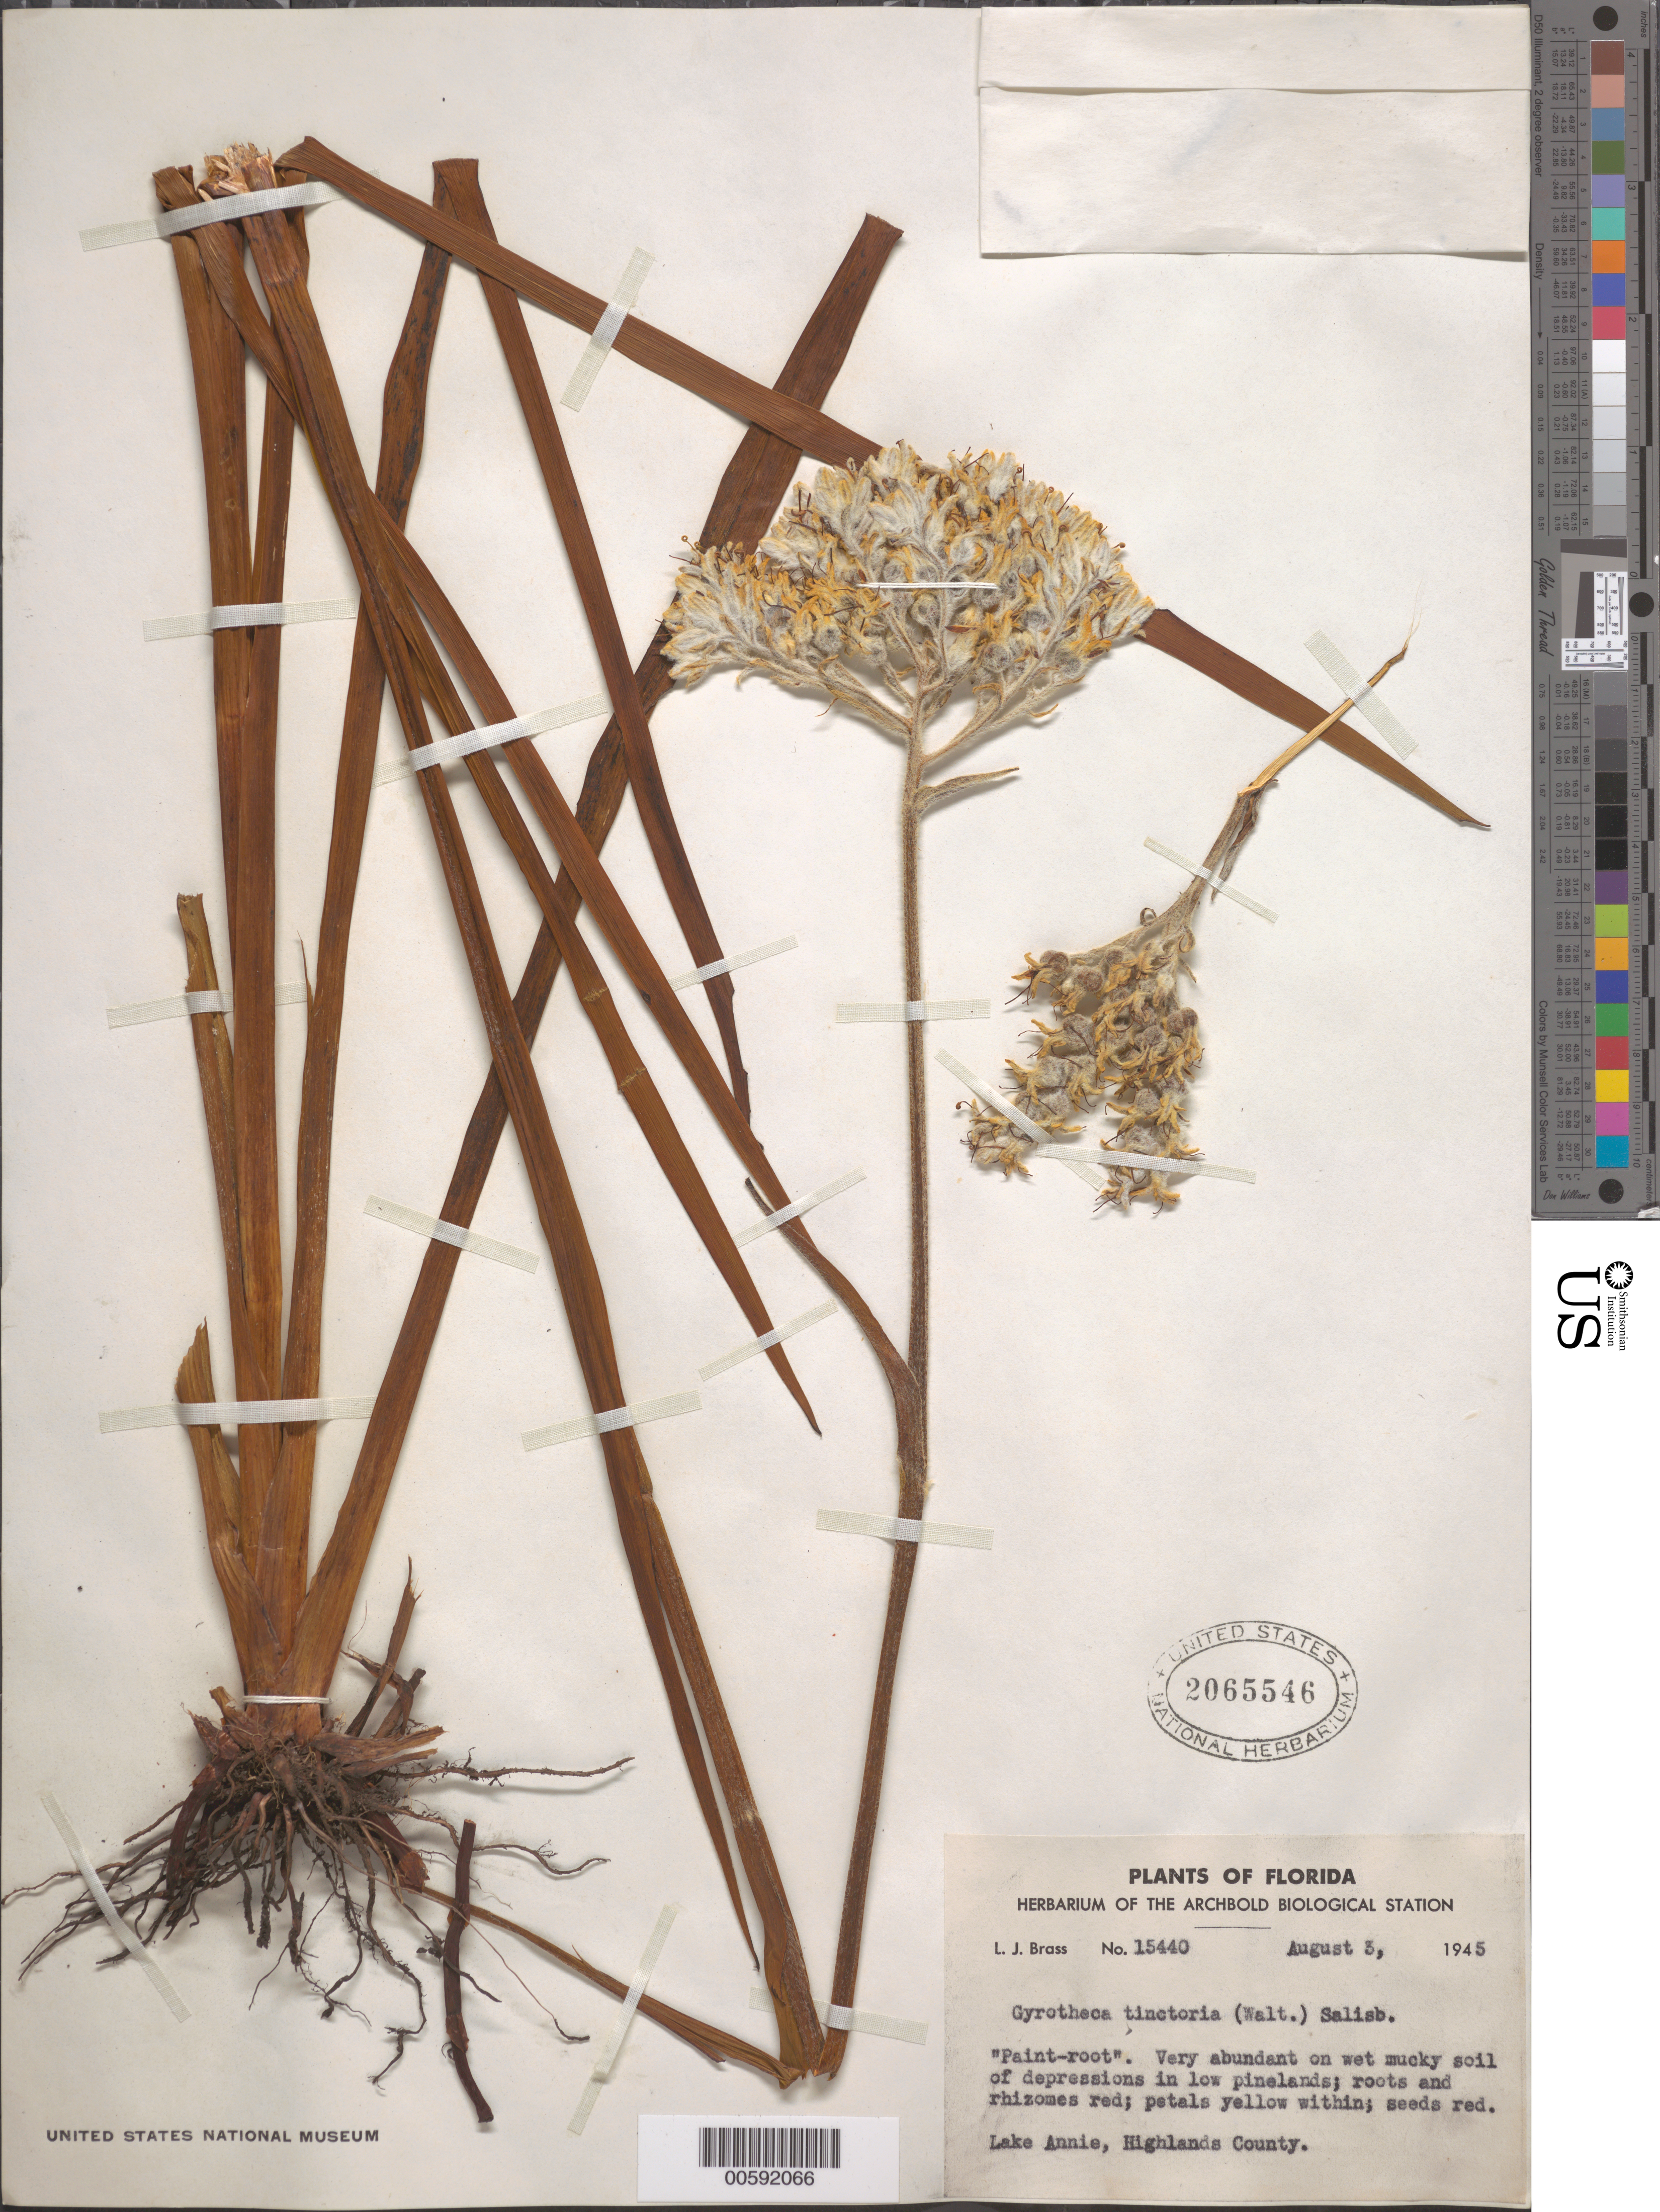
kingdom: Plantae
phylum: Tracheophyta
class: Liliopsida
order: Commelinales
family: Haemodoraceae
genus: Lachnanthes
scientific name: Lachnanthes tinctoria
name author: (Walter ex J.F. Gmel.) Elliott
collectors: L. J. Brass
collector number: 15440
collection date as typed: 03 Aug 1945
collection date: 1945-08-03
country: United States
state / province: Florida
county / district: Highlands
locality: Lake Annie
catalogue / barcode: US 2065546